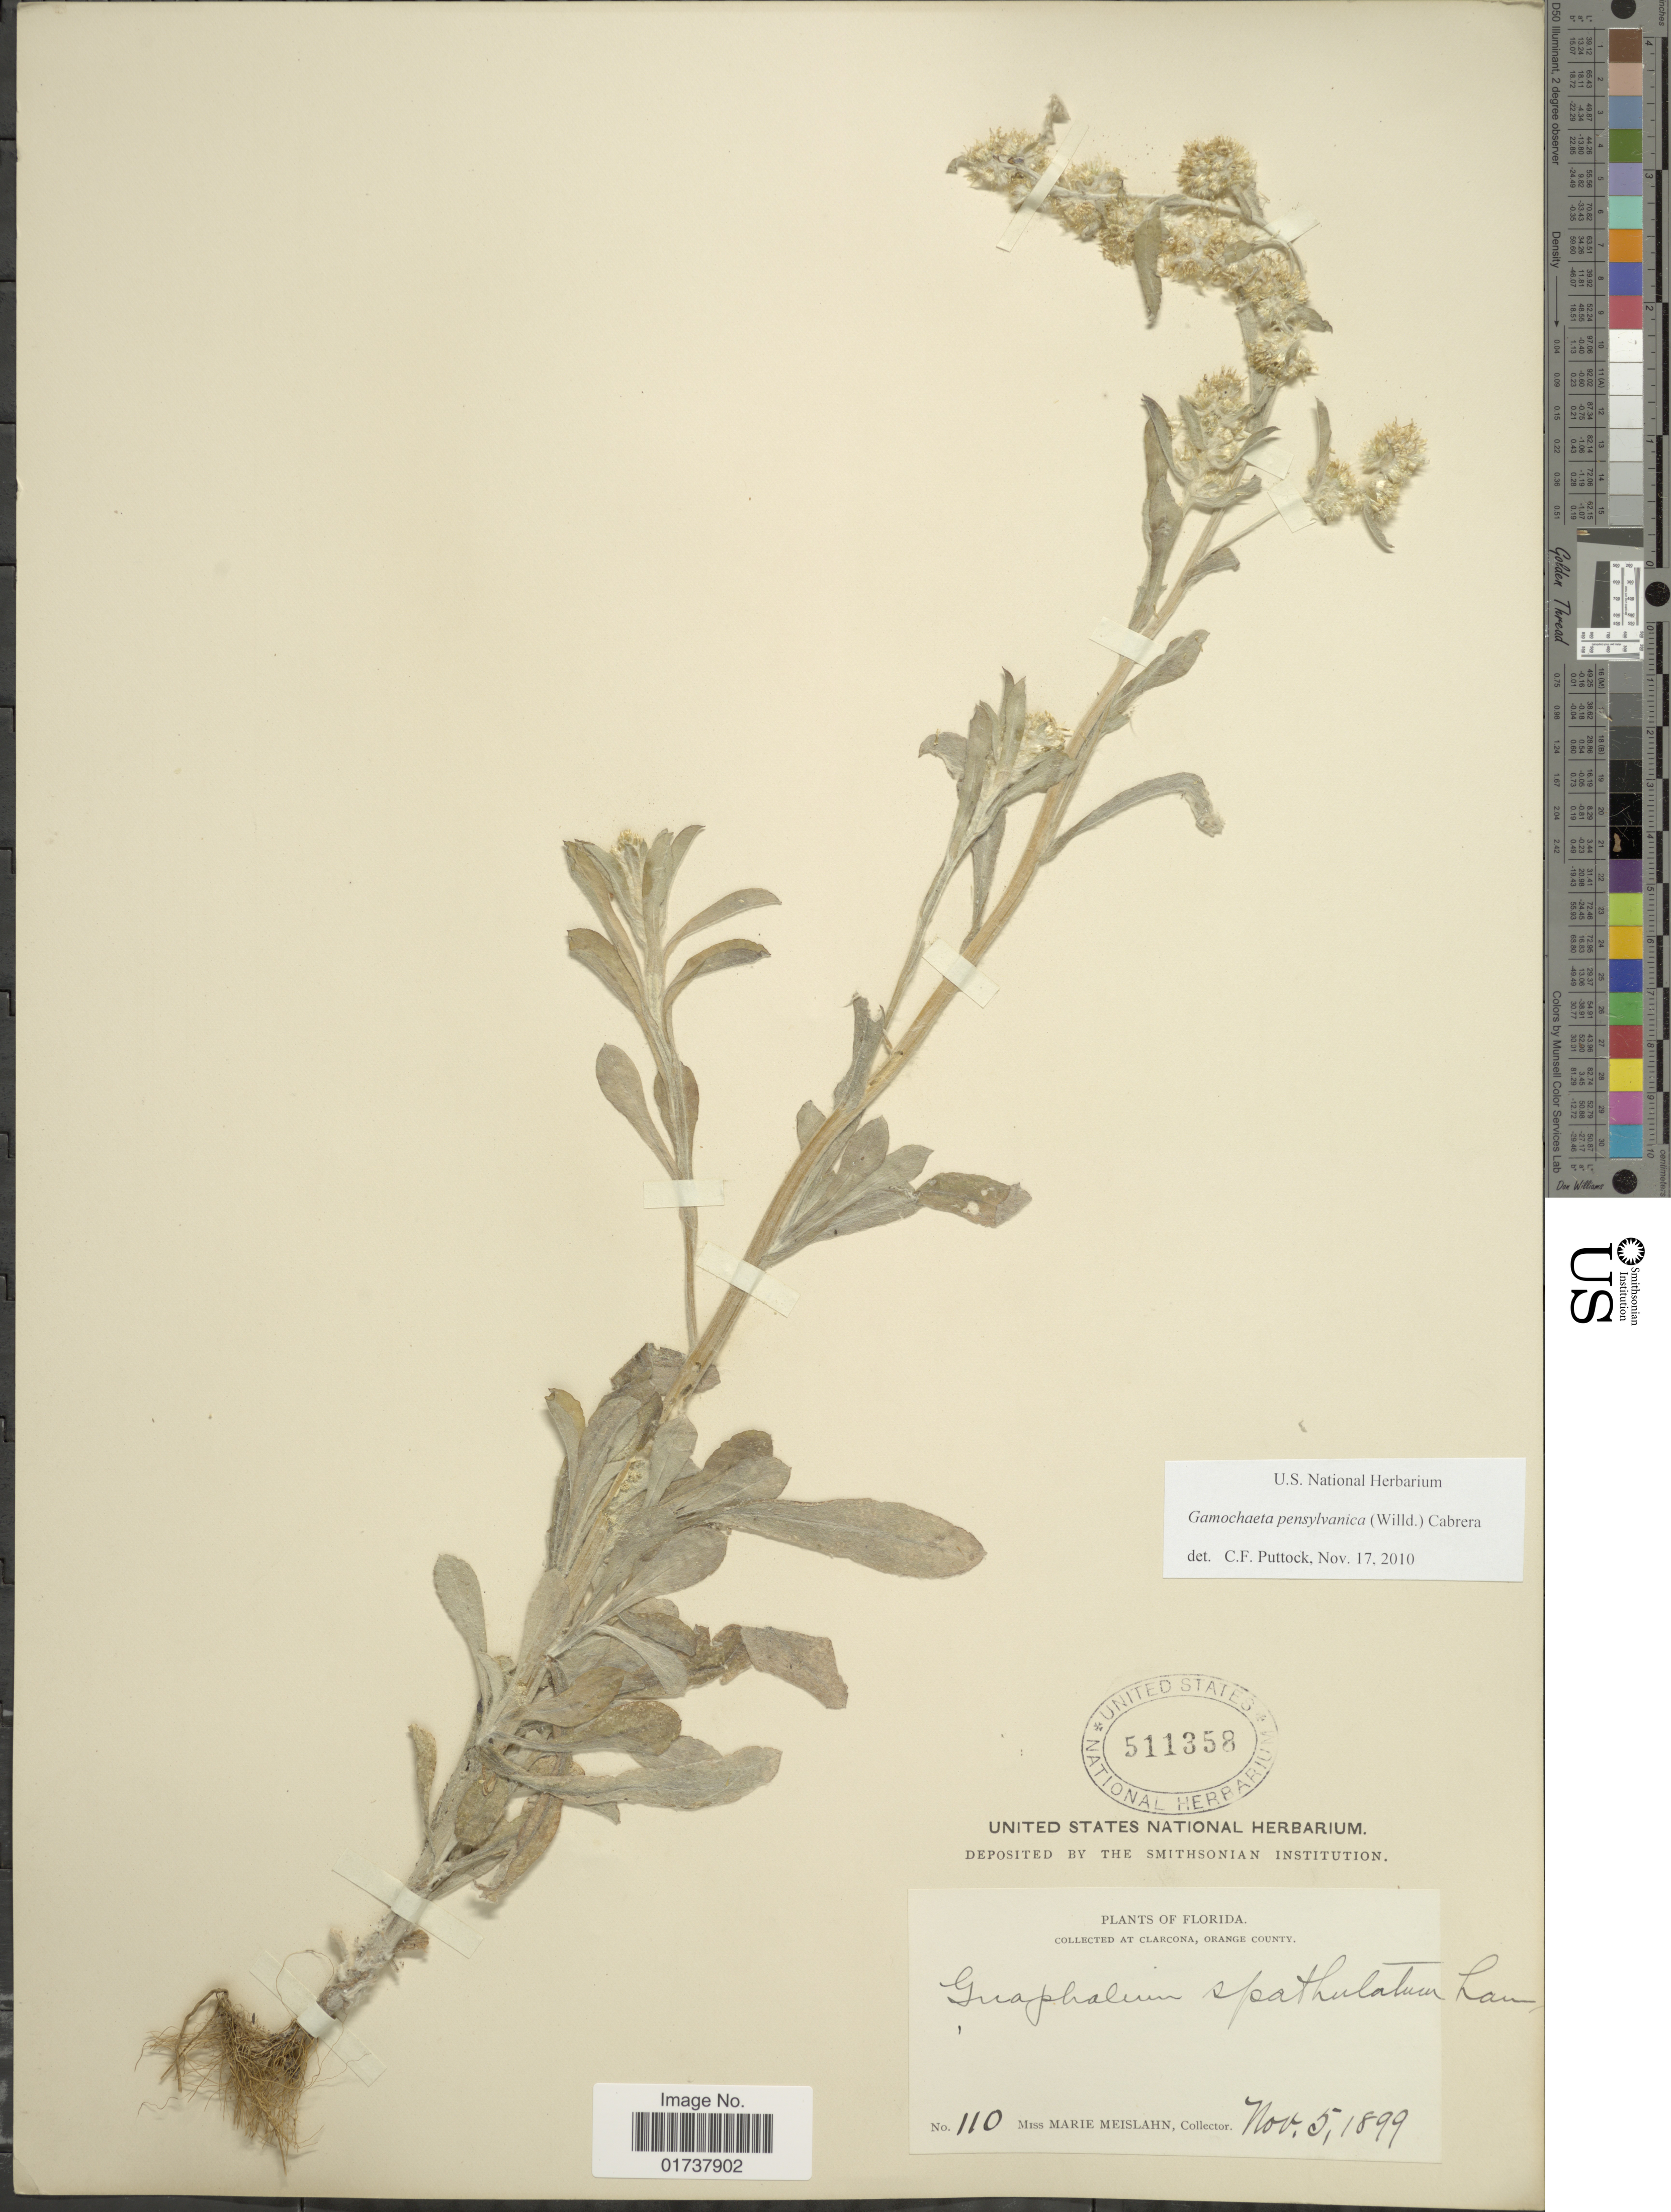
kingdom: Plantae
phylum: Tracheophyta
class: Magnoliopsida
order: Asterales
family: Asteraceae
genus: Gamochaeta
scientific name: Gamochaeta pensylvanica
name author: (Willd.) Cabrera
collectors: M. Meislahn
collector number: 110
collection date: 1899-11-05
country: United States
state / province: Florida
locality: Clarcona, Orange County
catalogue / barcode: US 511358